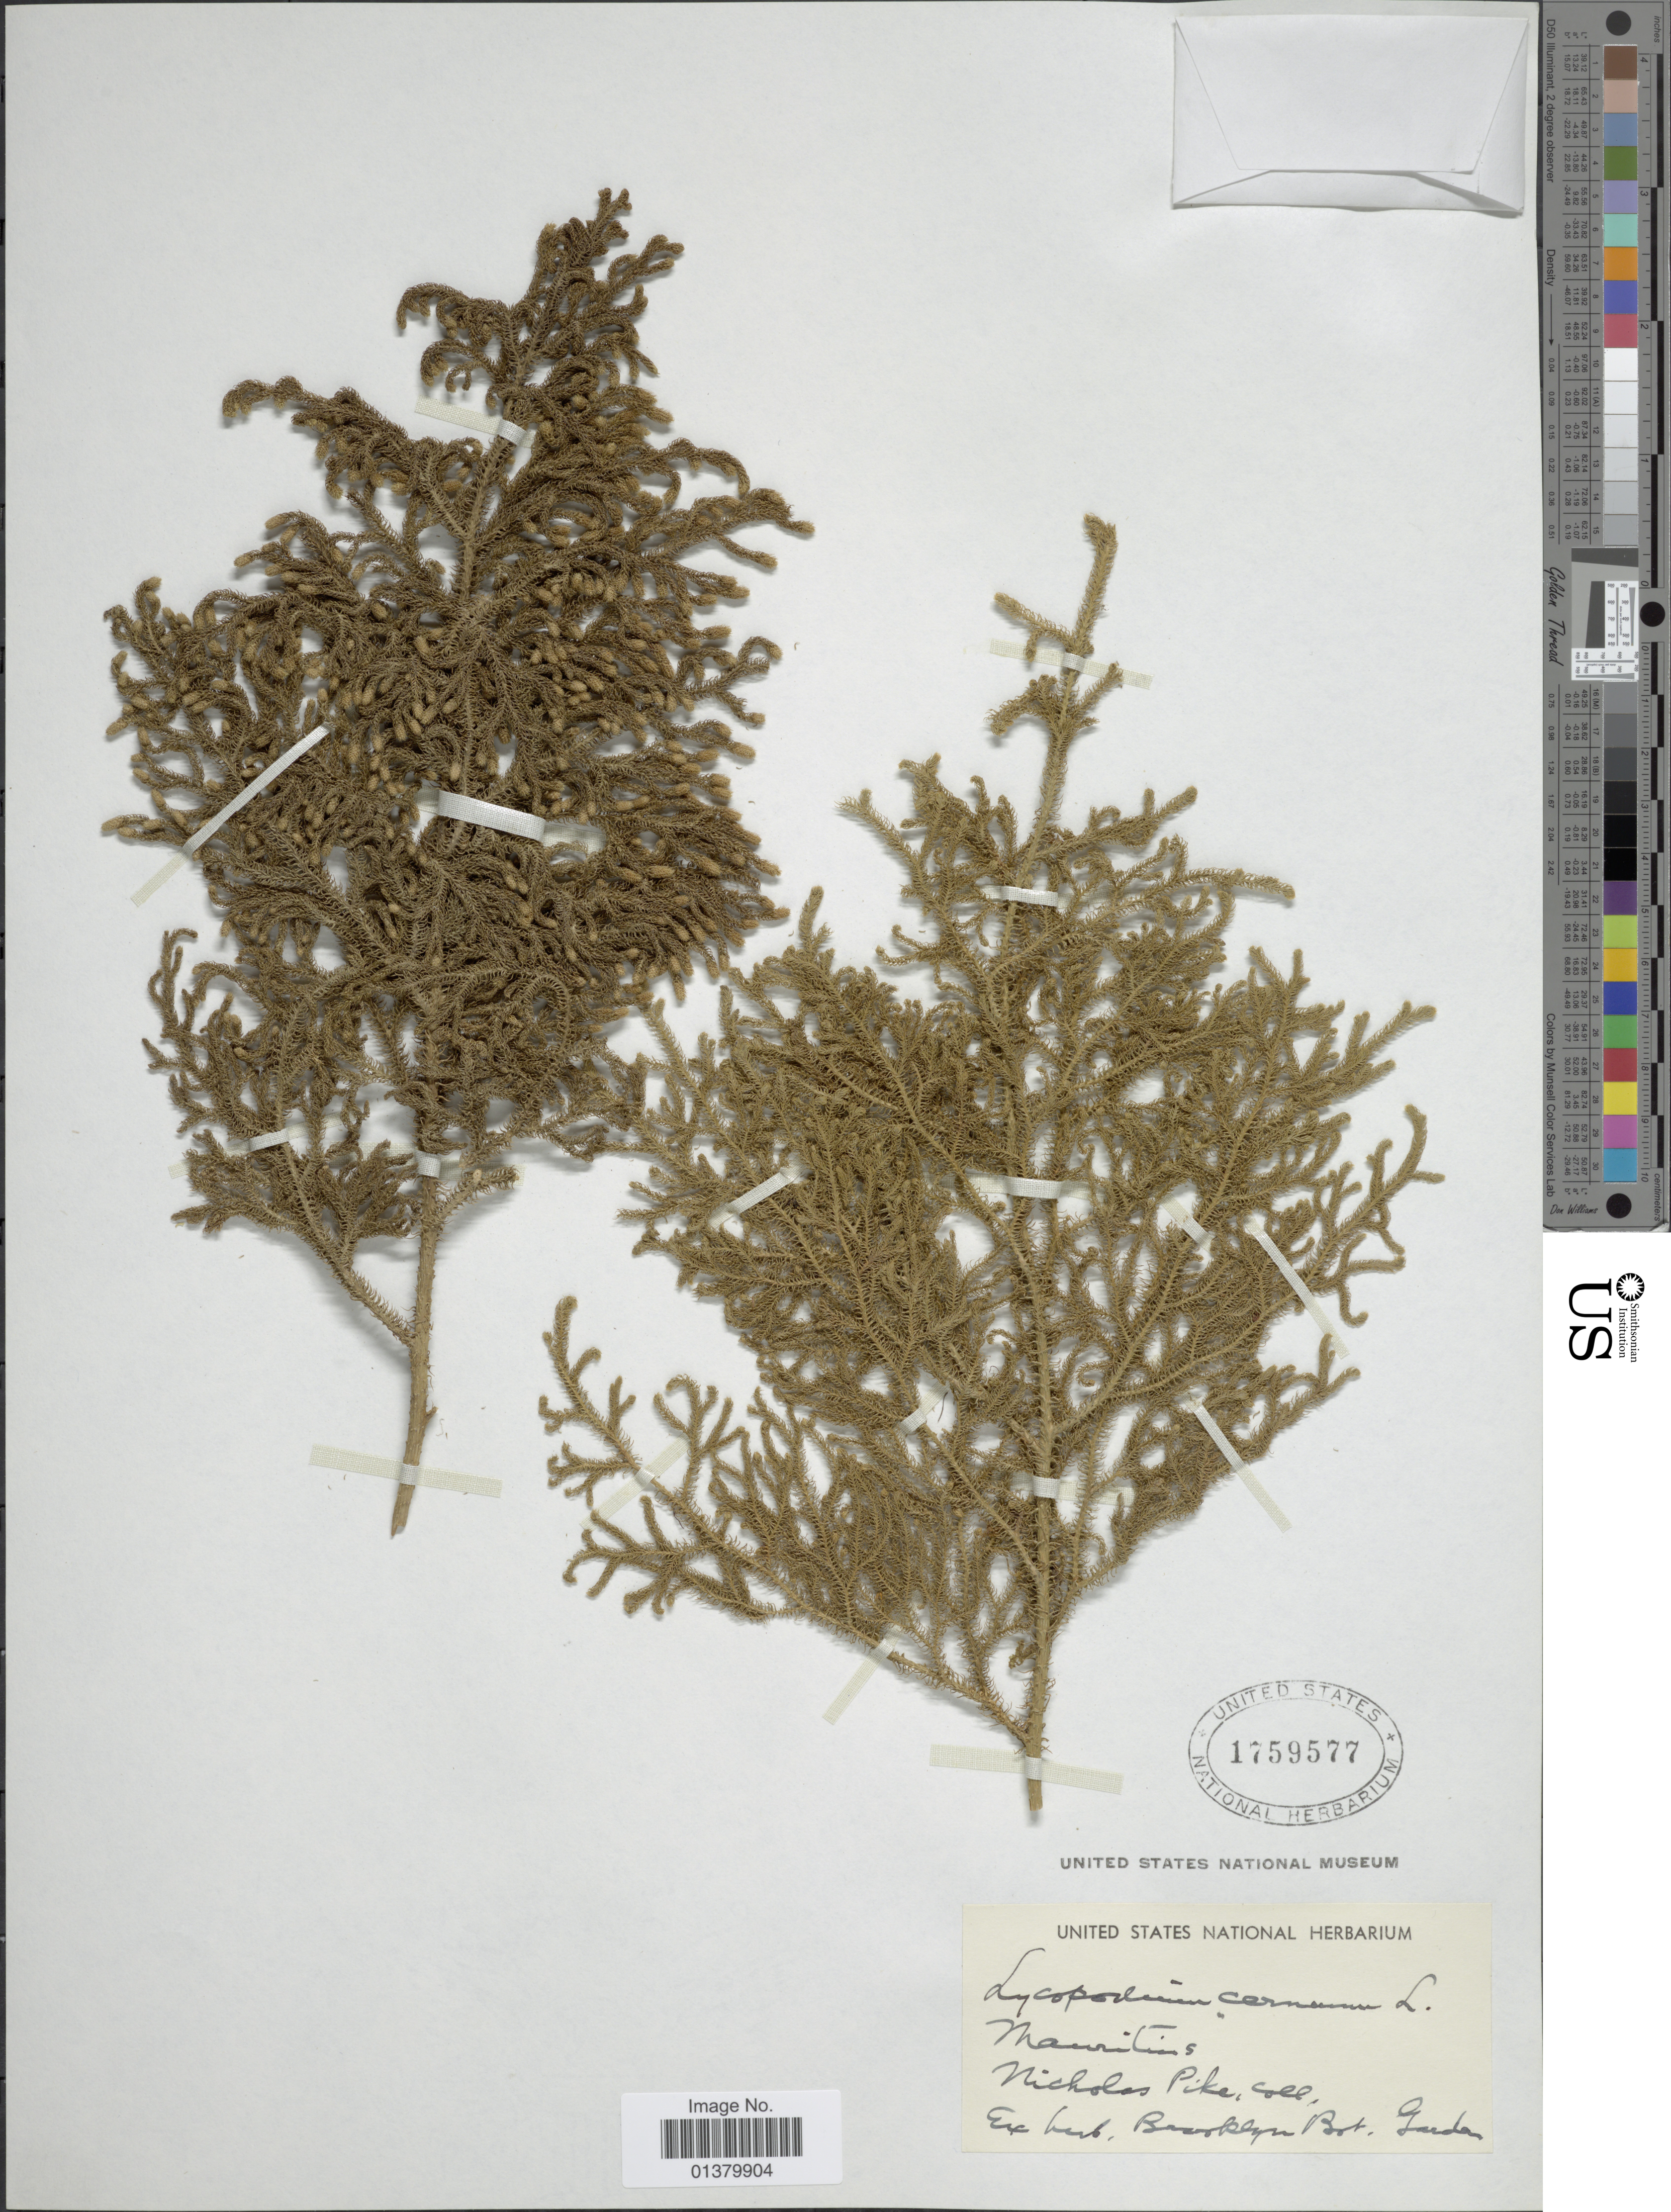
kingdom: Plantae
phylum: Tracheophyta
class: Lycopodiopsida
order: Lycopodiales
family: Lycopodiaceae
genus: Palhinhaea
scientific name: Palhinhaea cernua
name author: (L.) Vasc. & Franco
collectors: N. Pike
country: Mauritius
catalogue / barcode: US 1759577